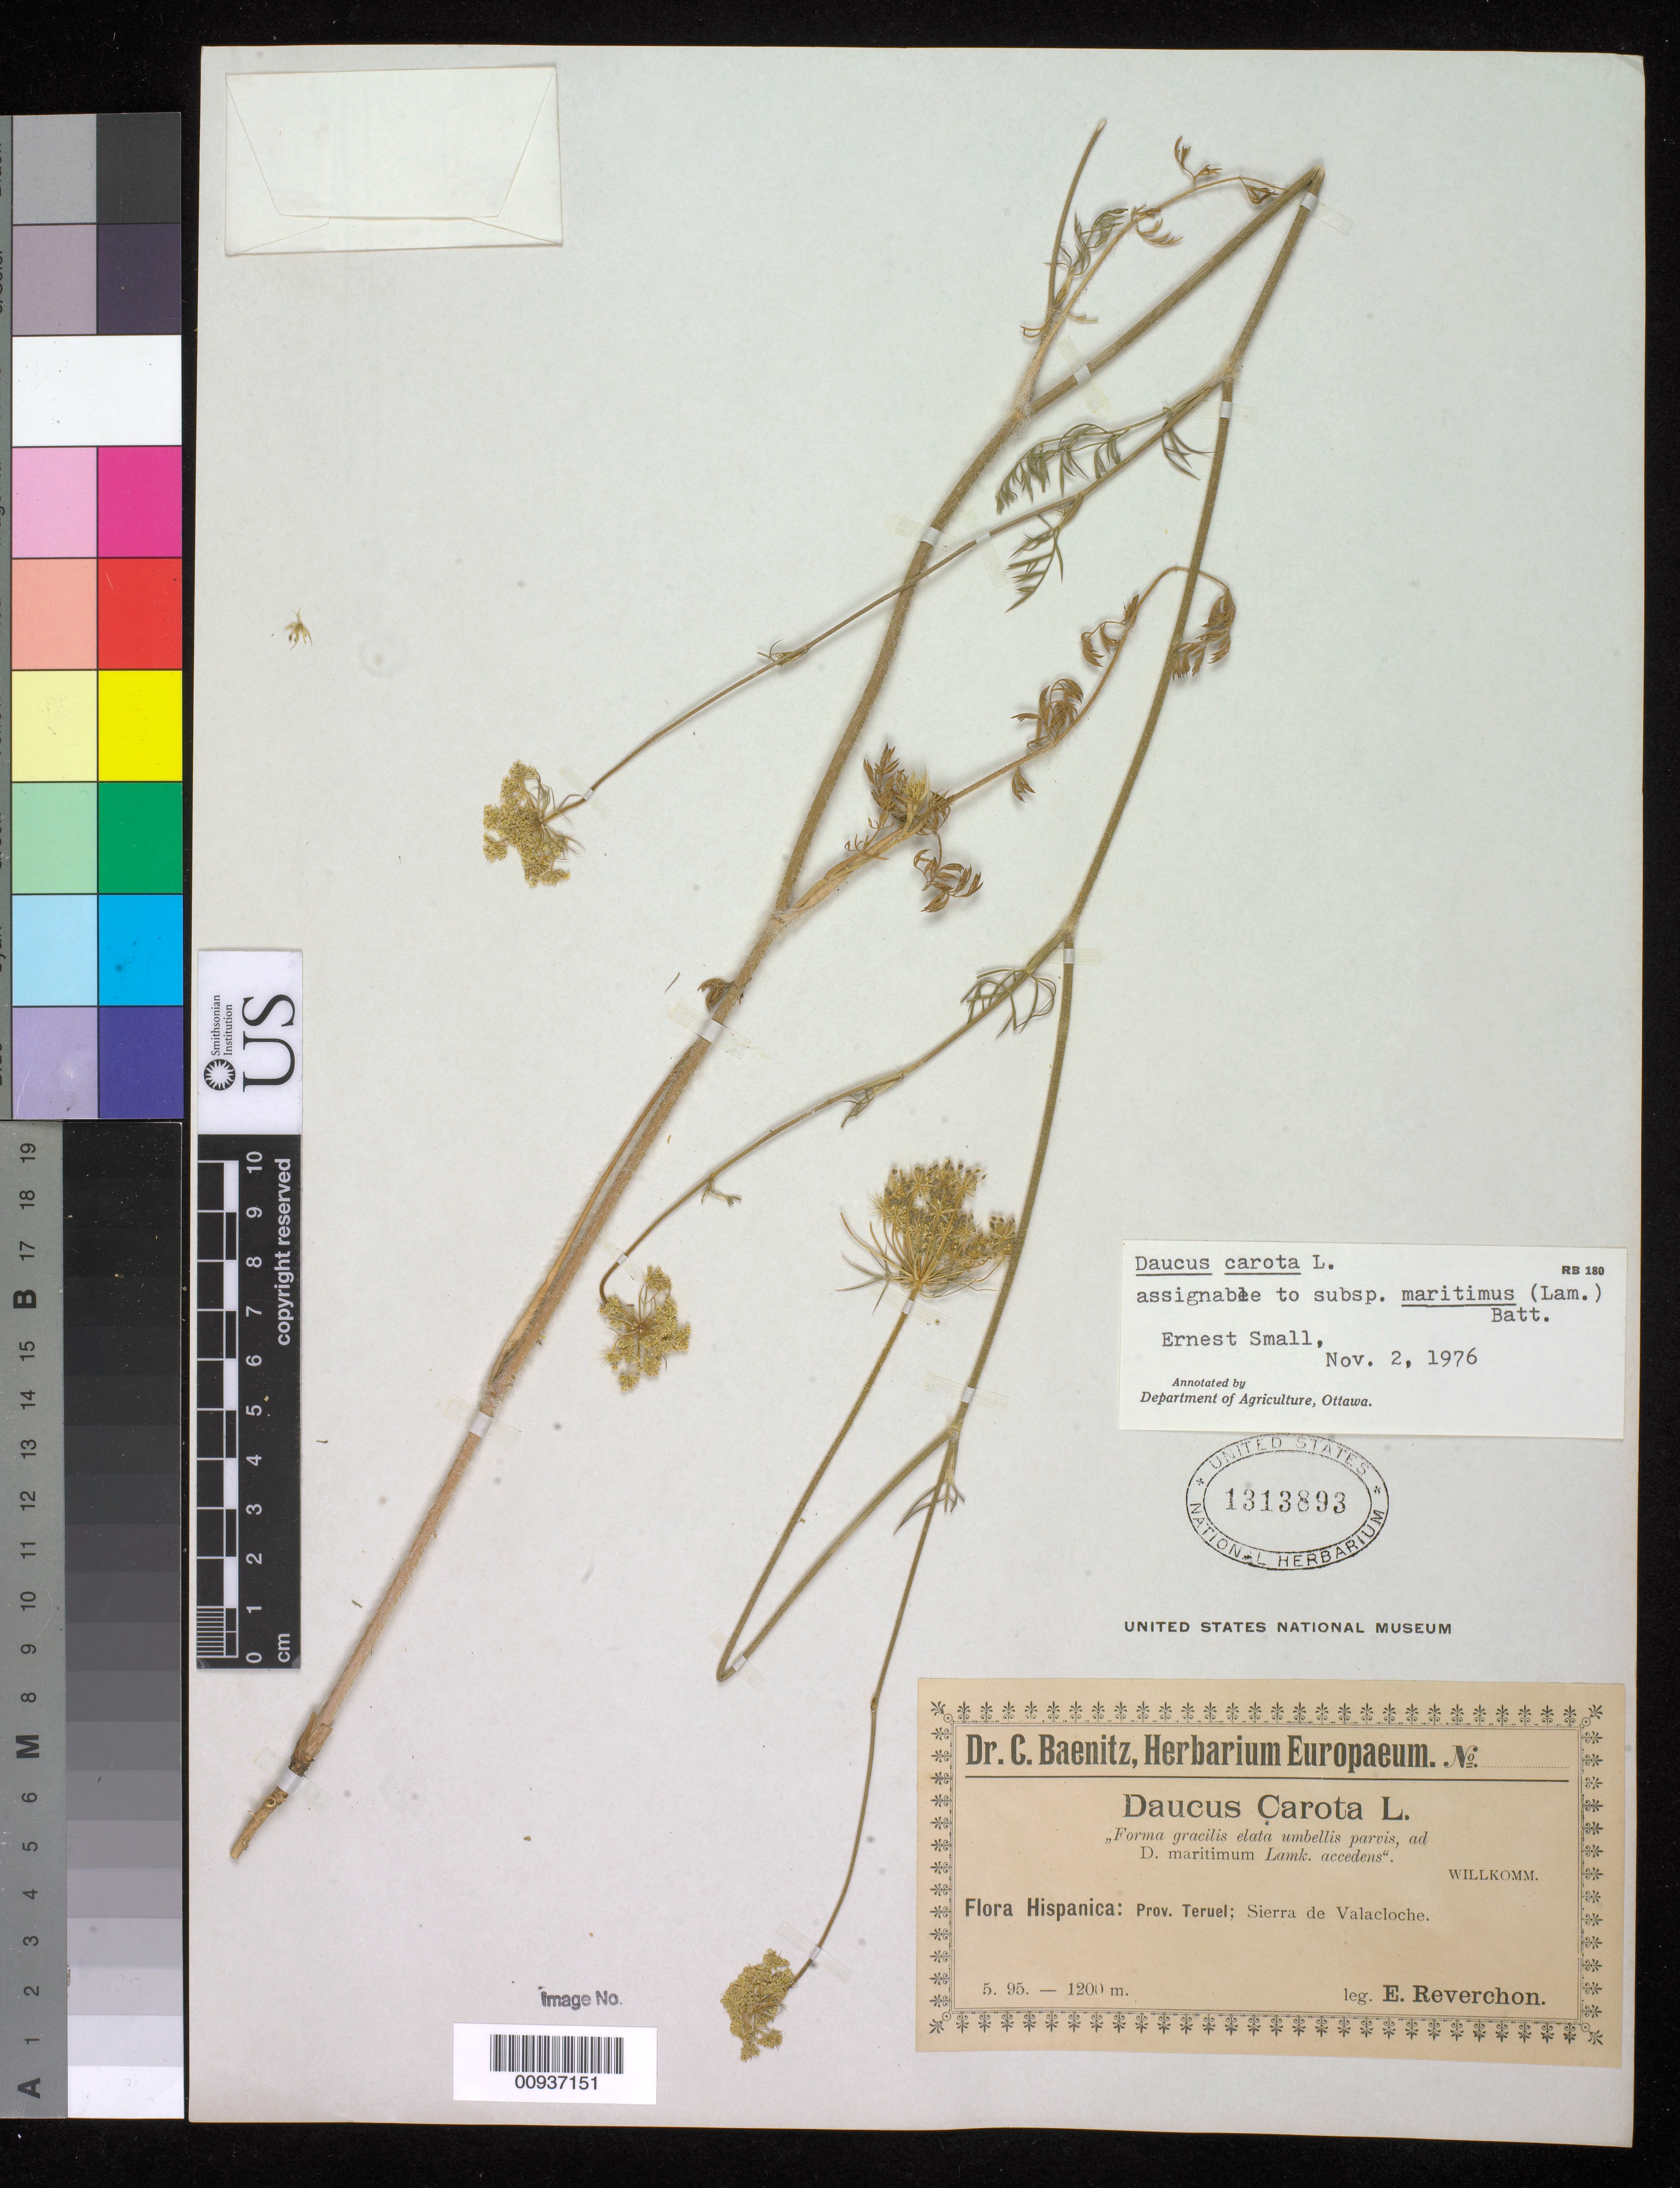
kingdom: Plantae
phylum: Tracheophyta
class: Magnoliopsida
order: Apiales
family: Apiaceae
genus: Daucus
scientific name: Daucus carota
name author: L.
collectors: E. Reverchon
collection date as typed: May 1895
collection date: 1895-05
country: Spain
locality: Prov. Teruel; Sierra de Valacloche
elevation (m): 1200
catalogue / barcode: US 1313893